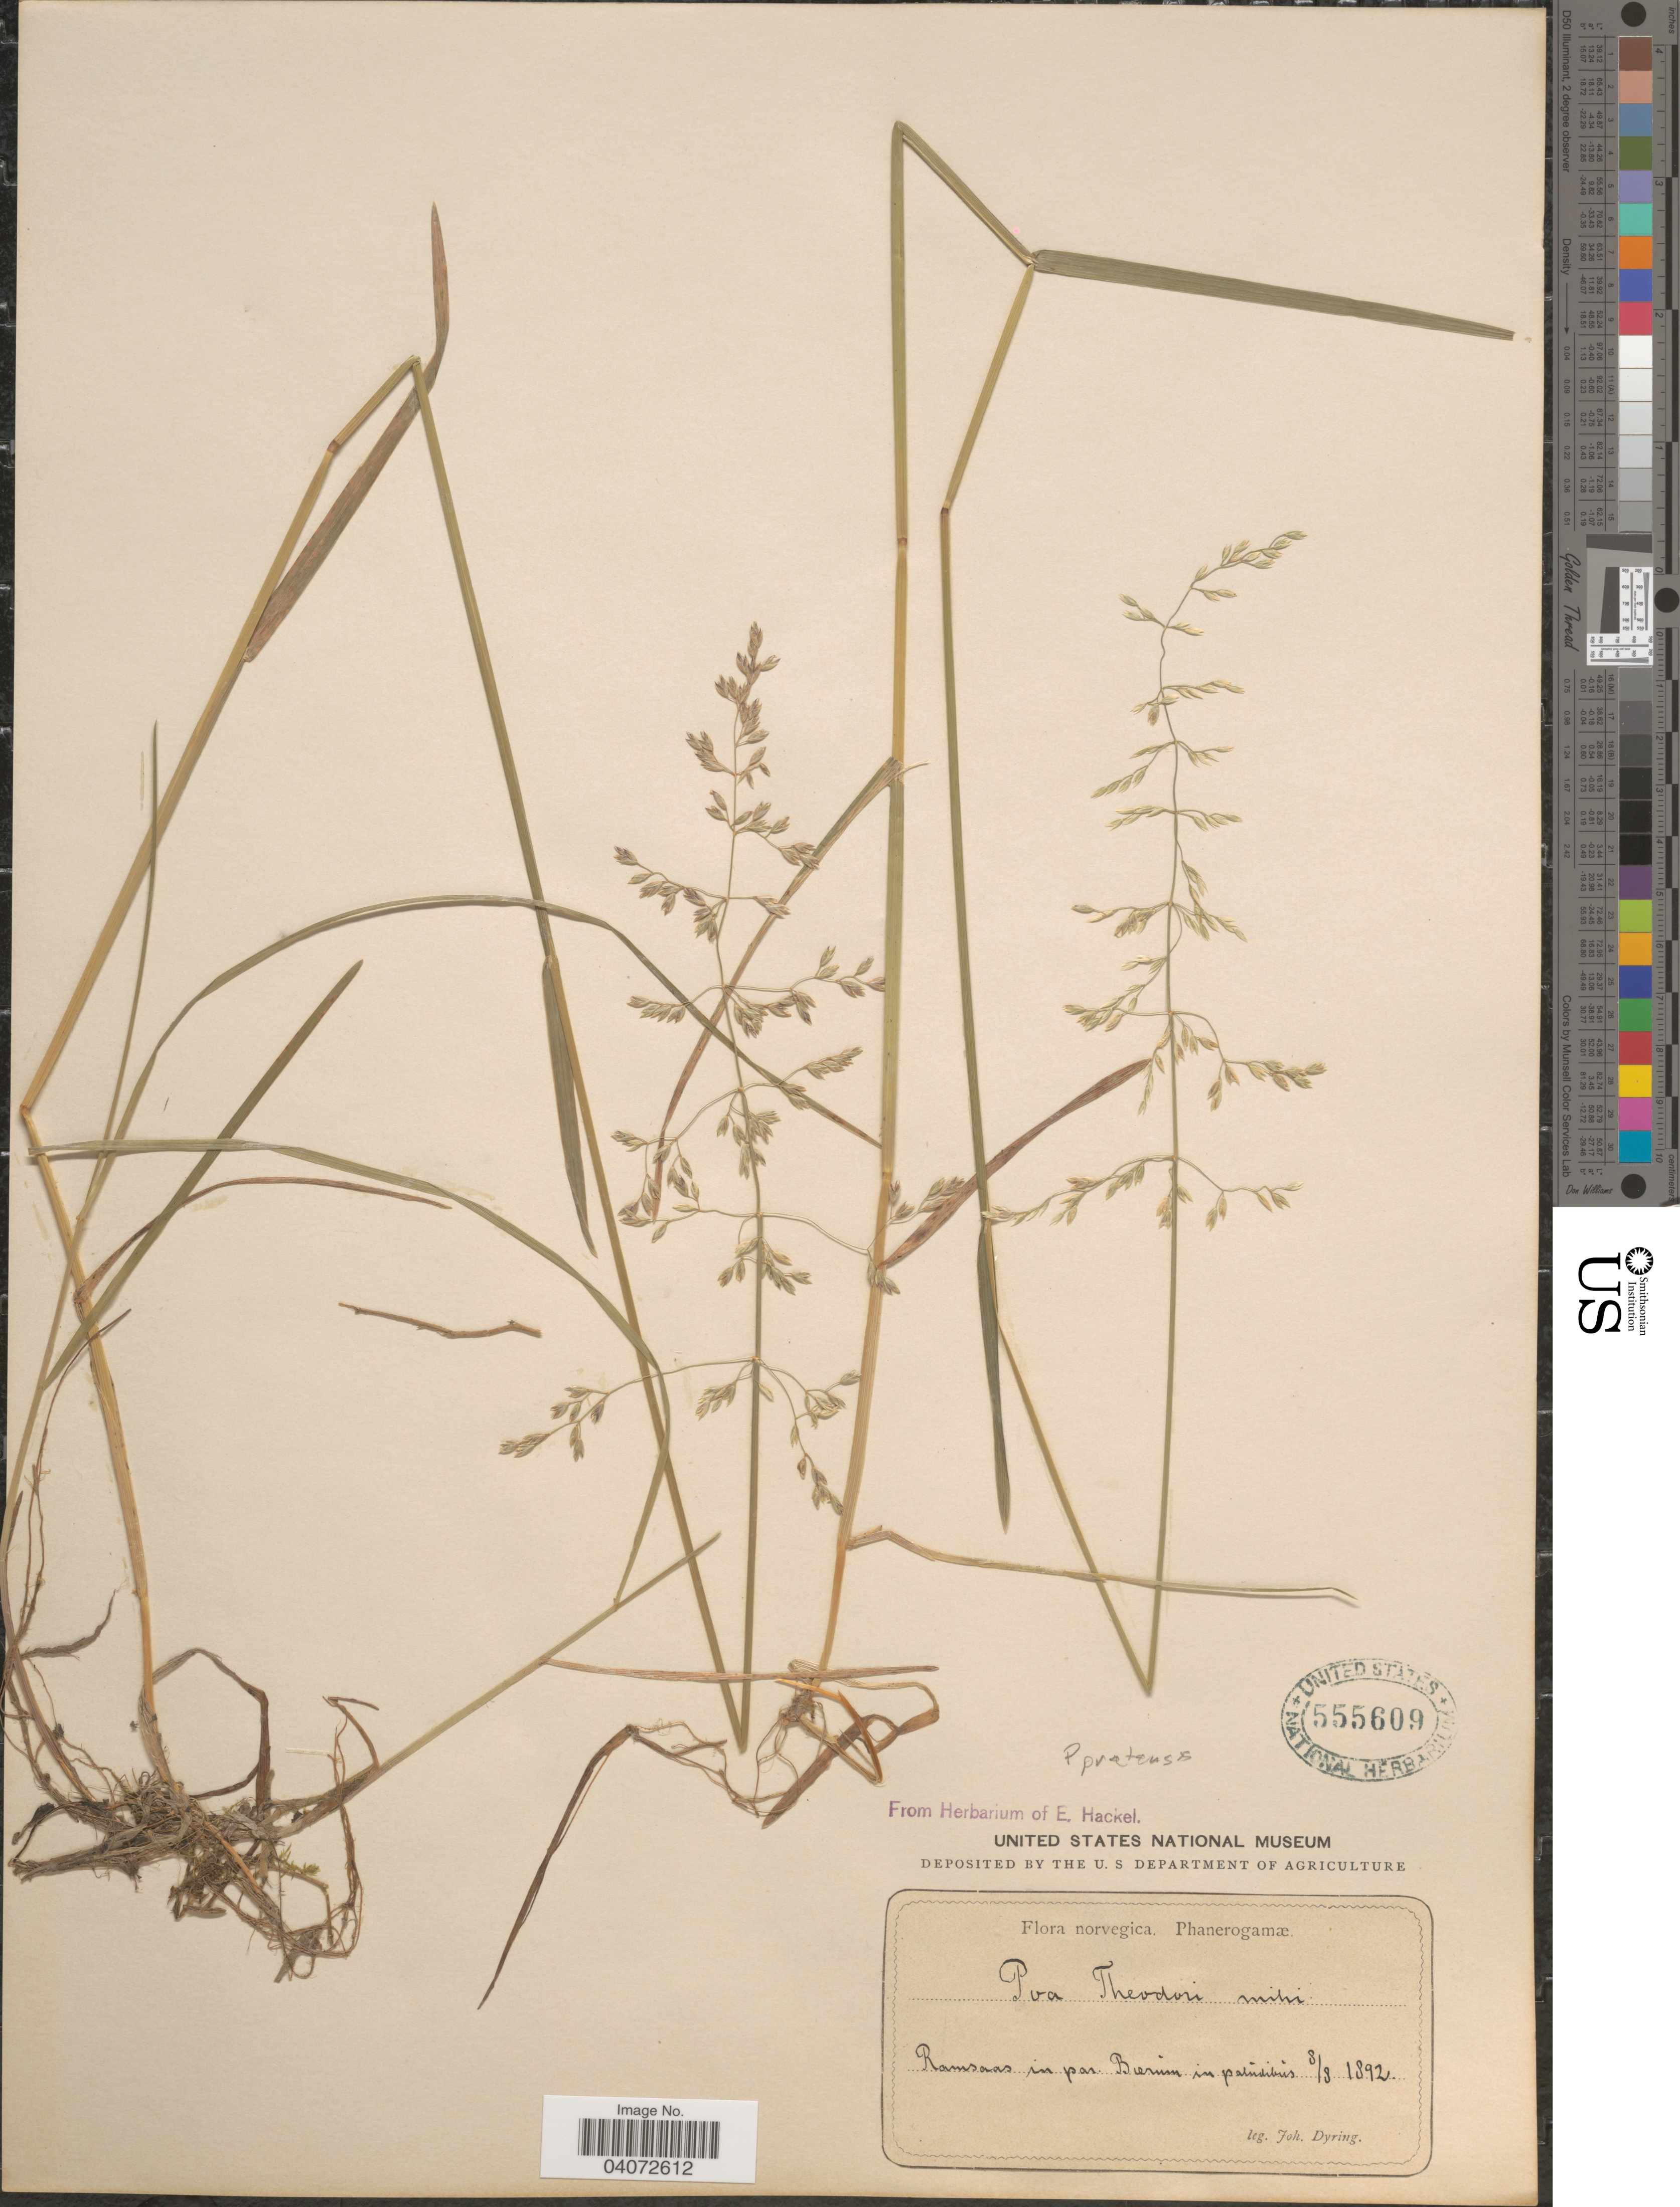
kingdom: Plantae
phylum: Tracheophyta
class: Liliopsida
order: Poales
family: Poaceae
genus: Poa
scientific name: Poa pratensis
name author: L.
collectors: J. Dyring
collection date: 1892-08-08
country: Norway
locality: Norvegica. Ramsaas in par. Berium in paludibus.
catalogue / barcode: US 555609